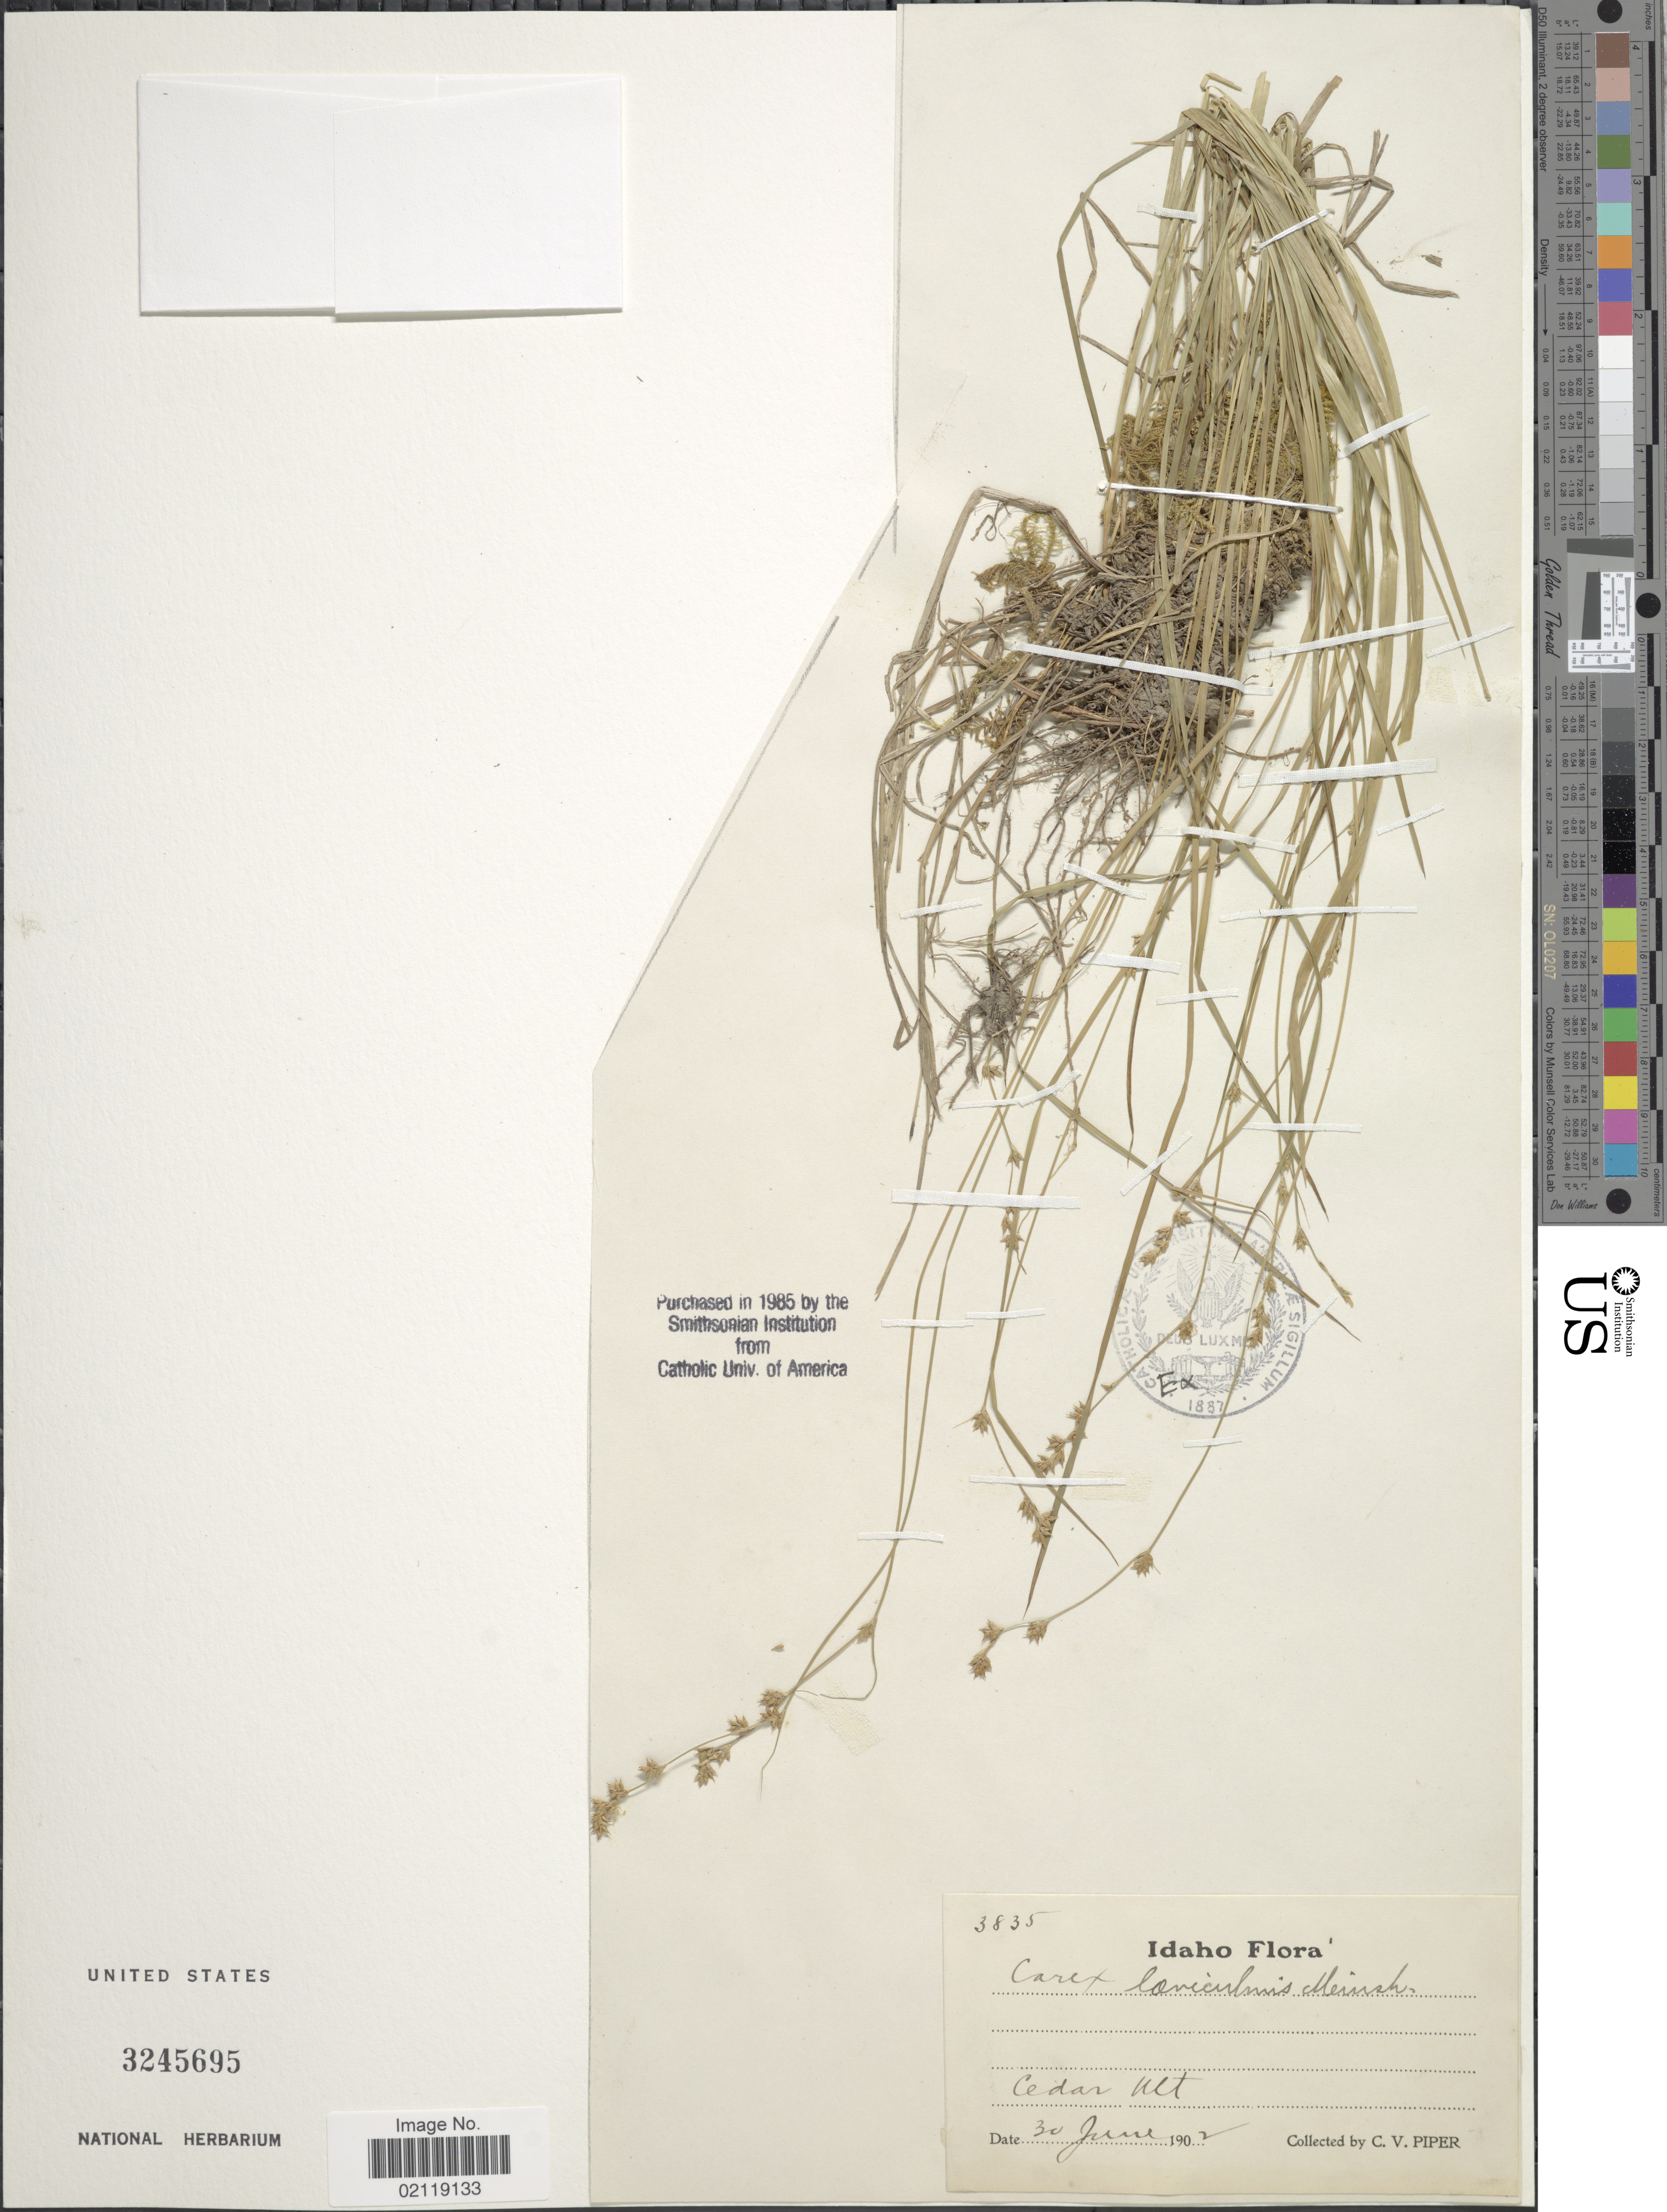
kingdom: Plantae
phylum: Tracheophyta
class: Liliopsida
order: Poales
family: Cyperaceae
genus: Carex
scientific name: Carex laeviculmis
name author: Meinsh.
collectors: C. V. Piper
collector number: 3835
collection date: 1902-06-30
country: United States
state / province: Idaho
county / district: Latah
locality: Cedar Mt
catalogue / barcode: US 3245695